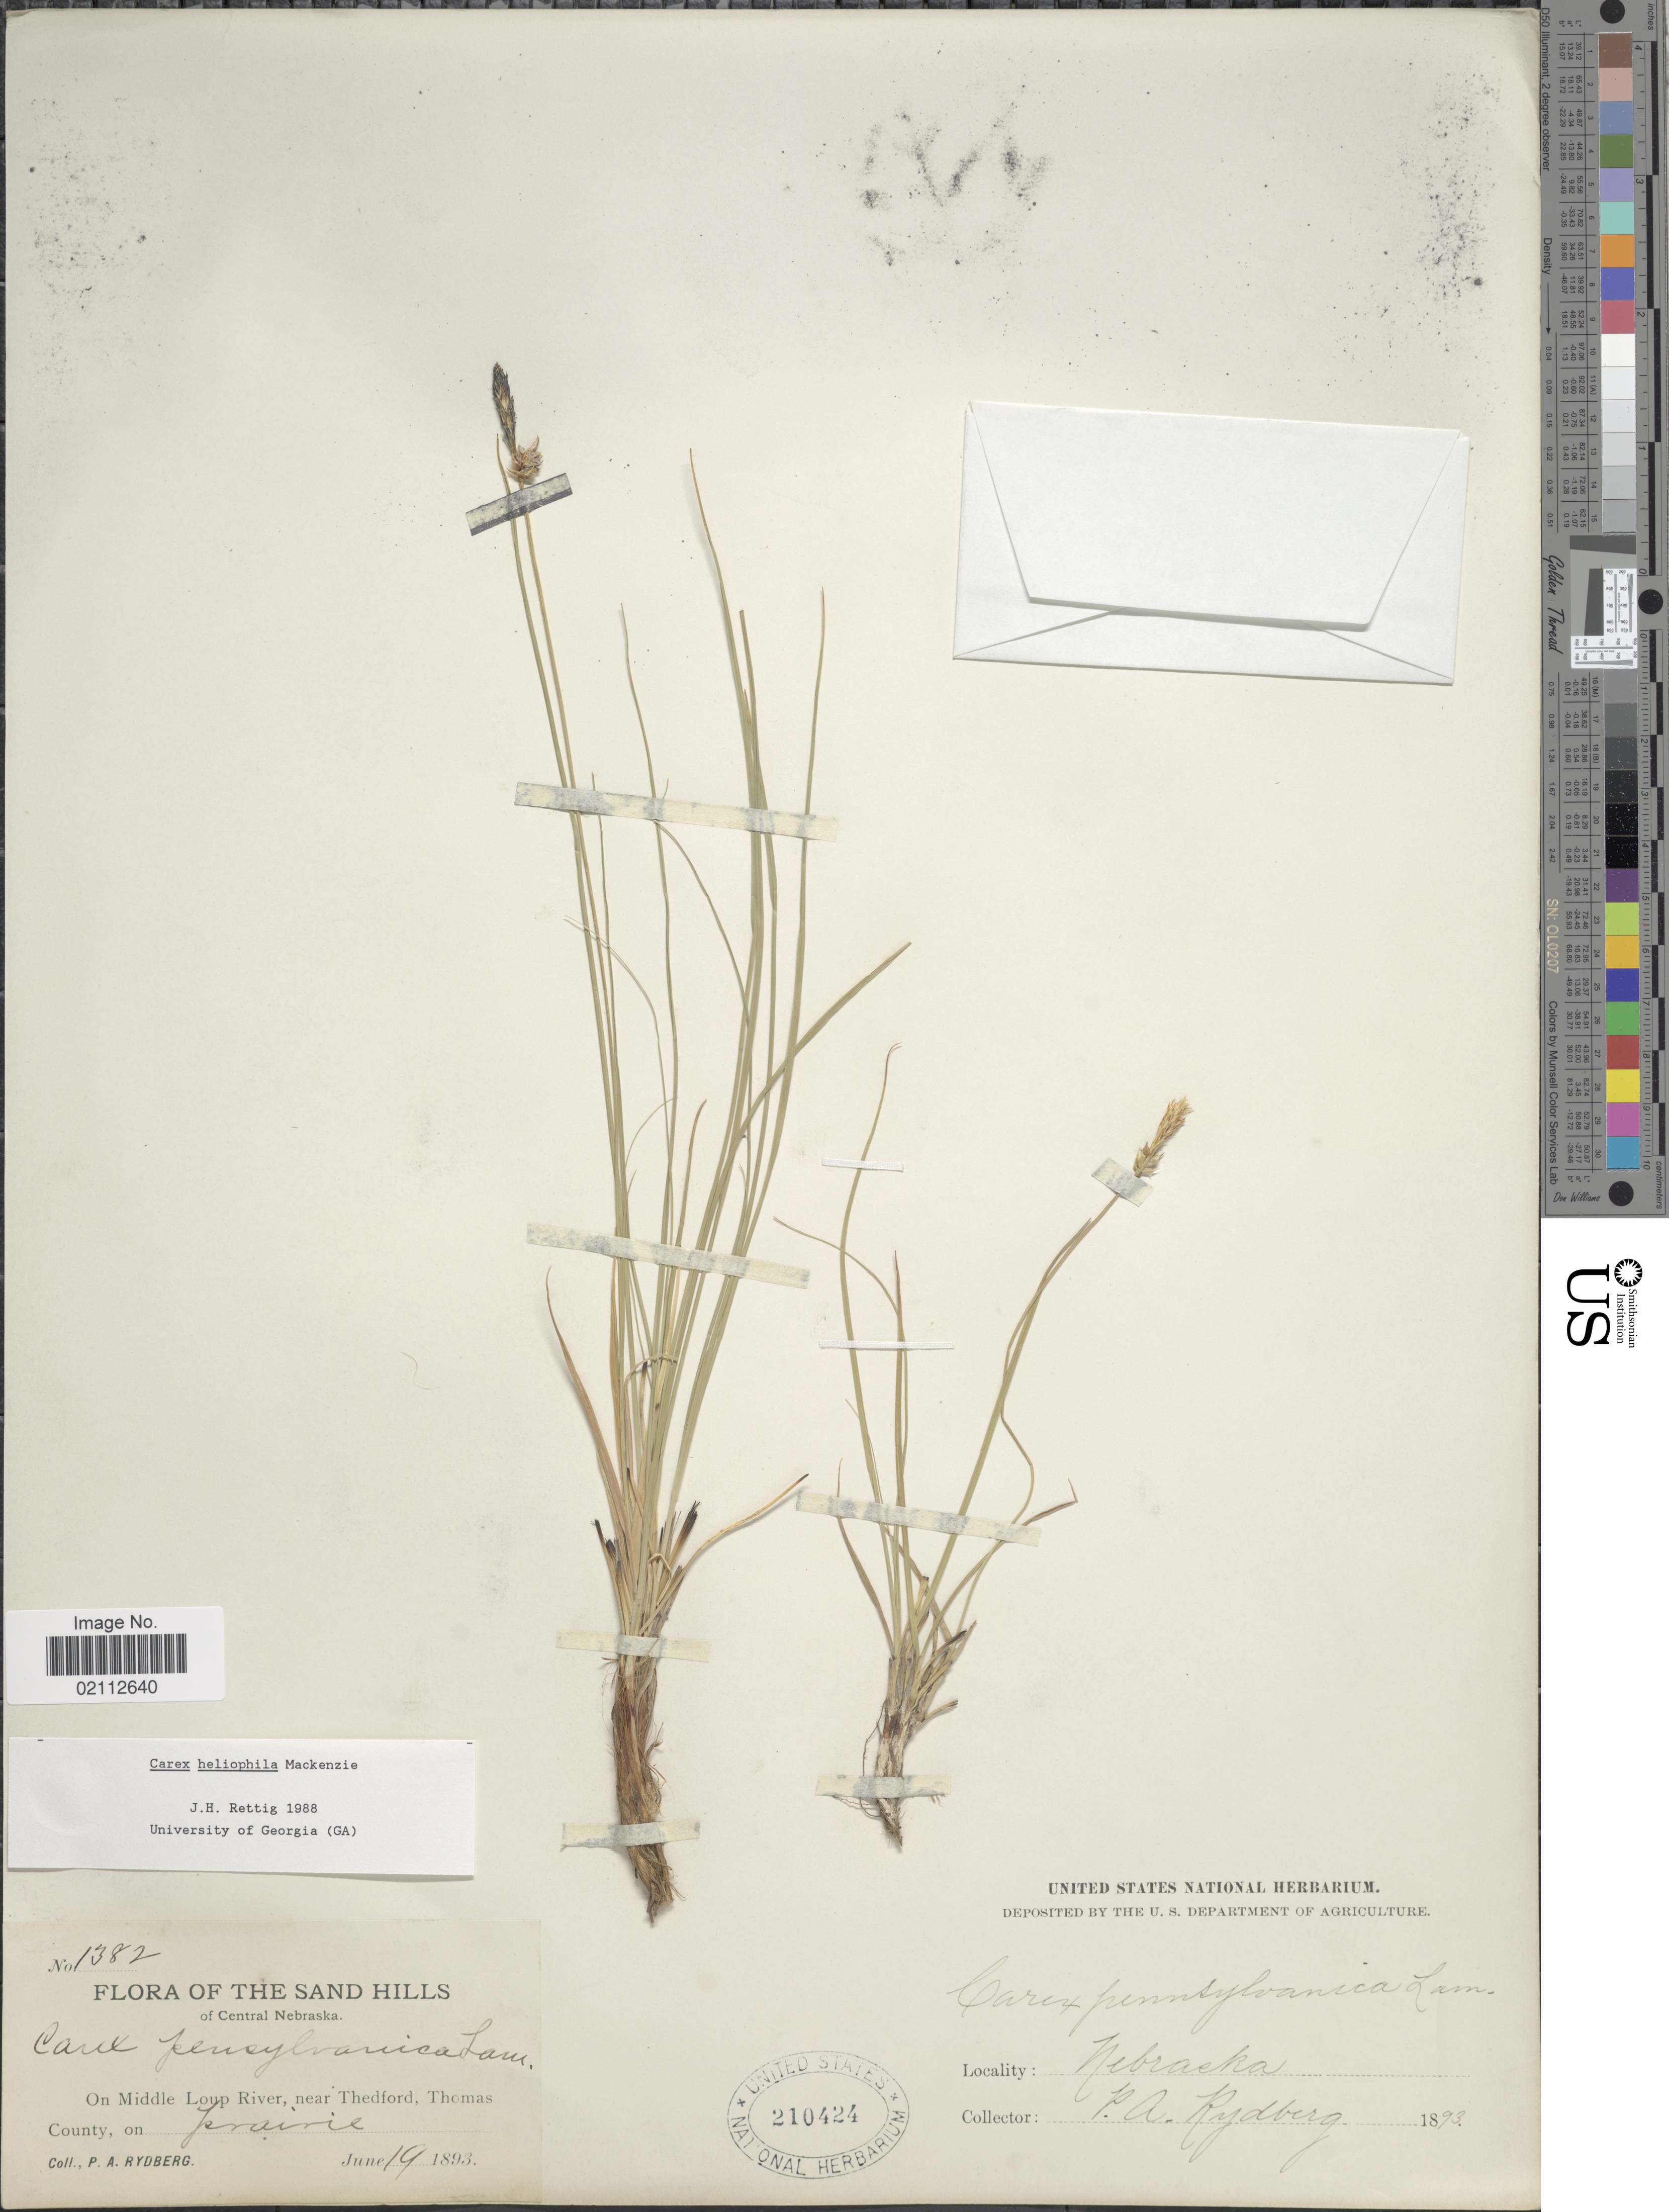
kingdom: Plantae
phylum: Tracheophyta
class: Liliopsida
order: Poales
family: Cyperaceae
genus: Carex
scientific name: Carex heliophila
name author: Mack.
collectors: P. A. Rydberg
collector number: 1382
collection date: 1893-06-19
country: United States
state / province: Nebraska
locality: The Sand Hills of Central Nebraska, On Middle Loup River, near Thedford, Thomas County, on prairie.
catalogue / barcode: US 210424